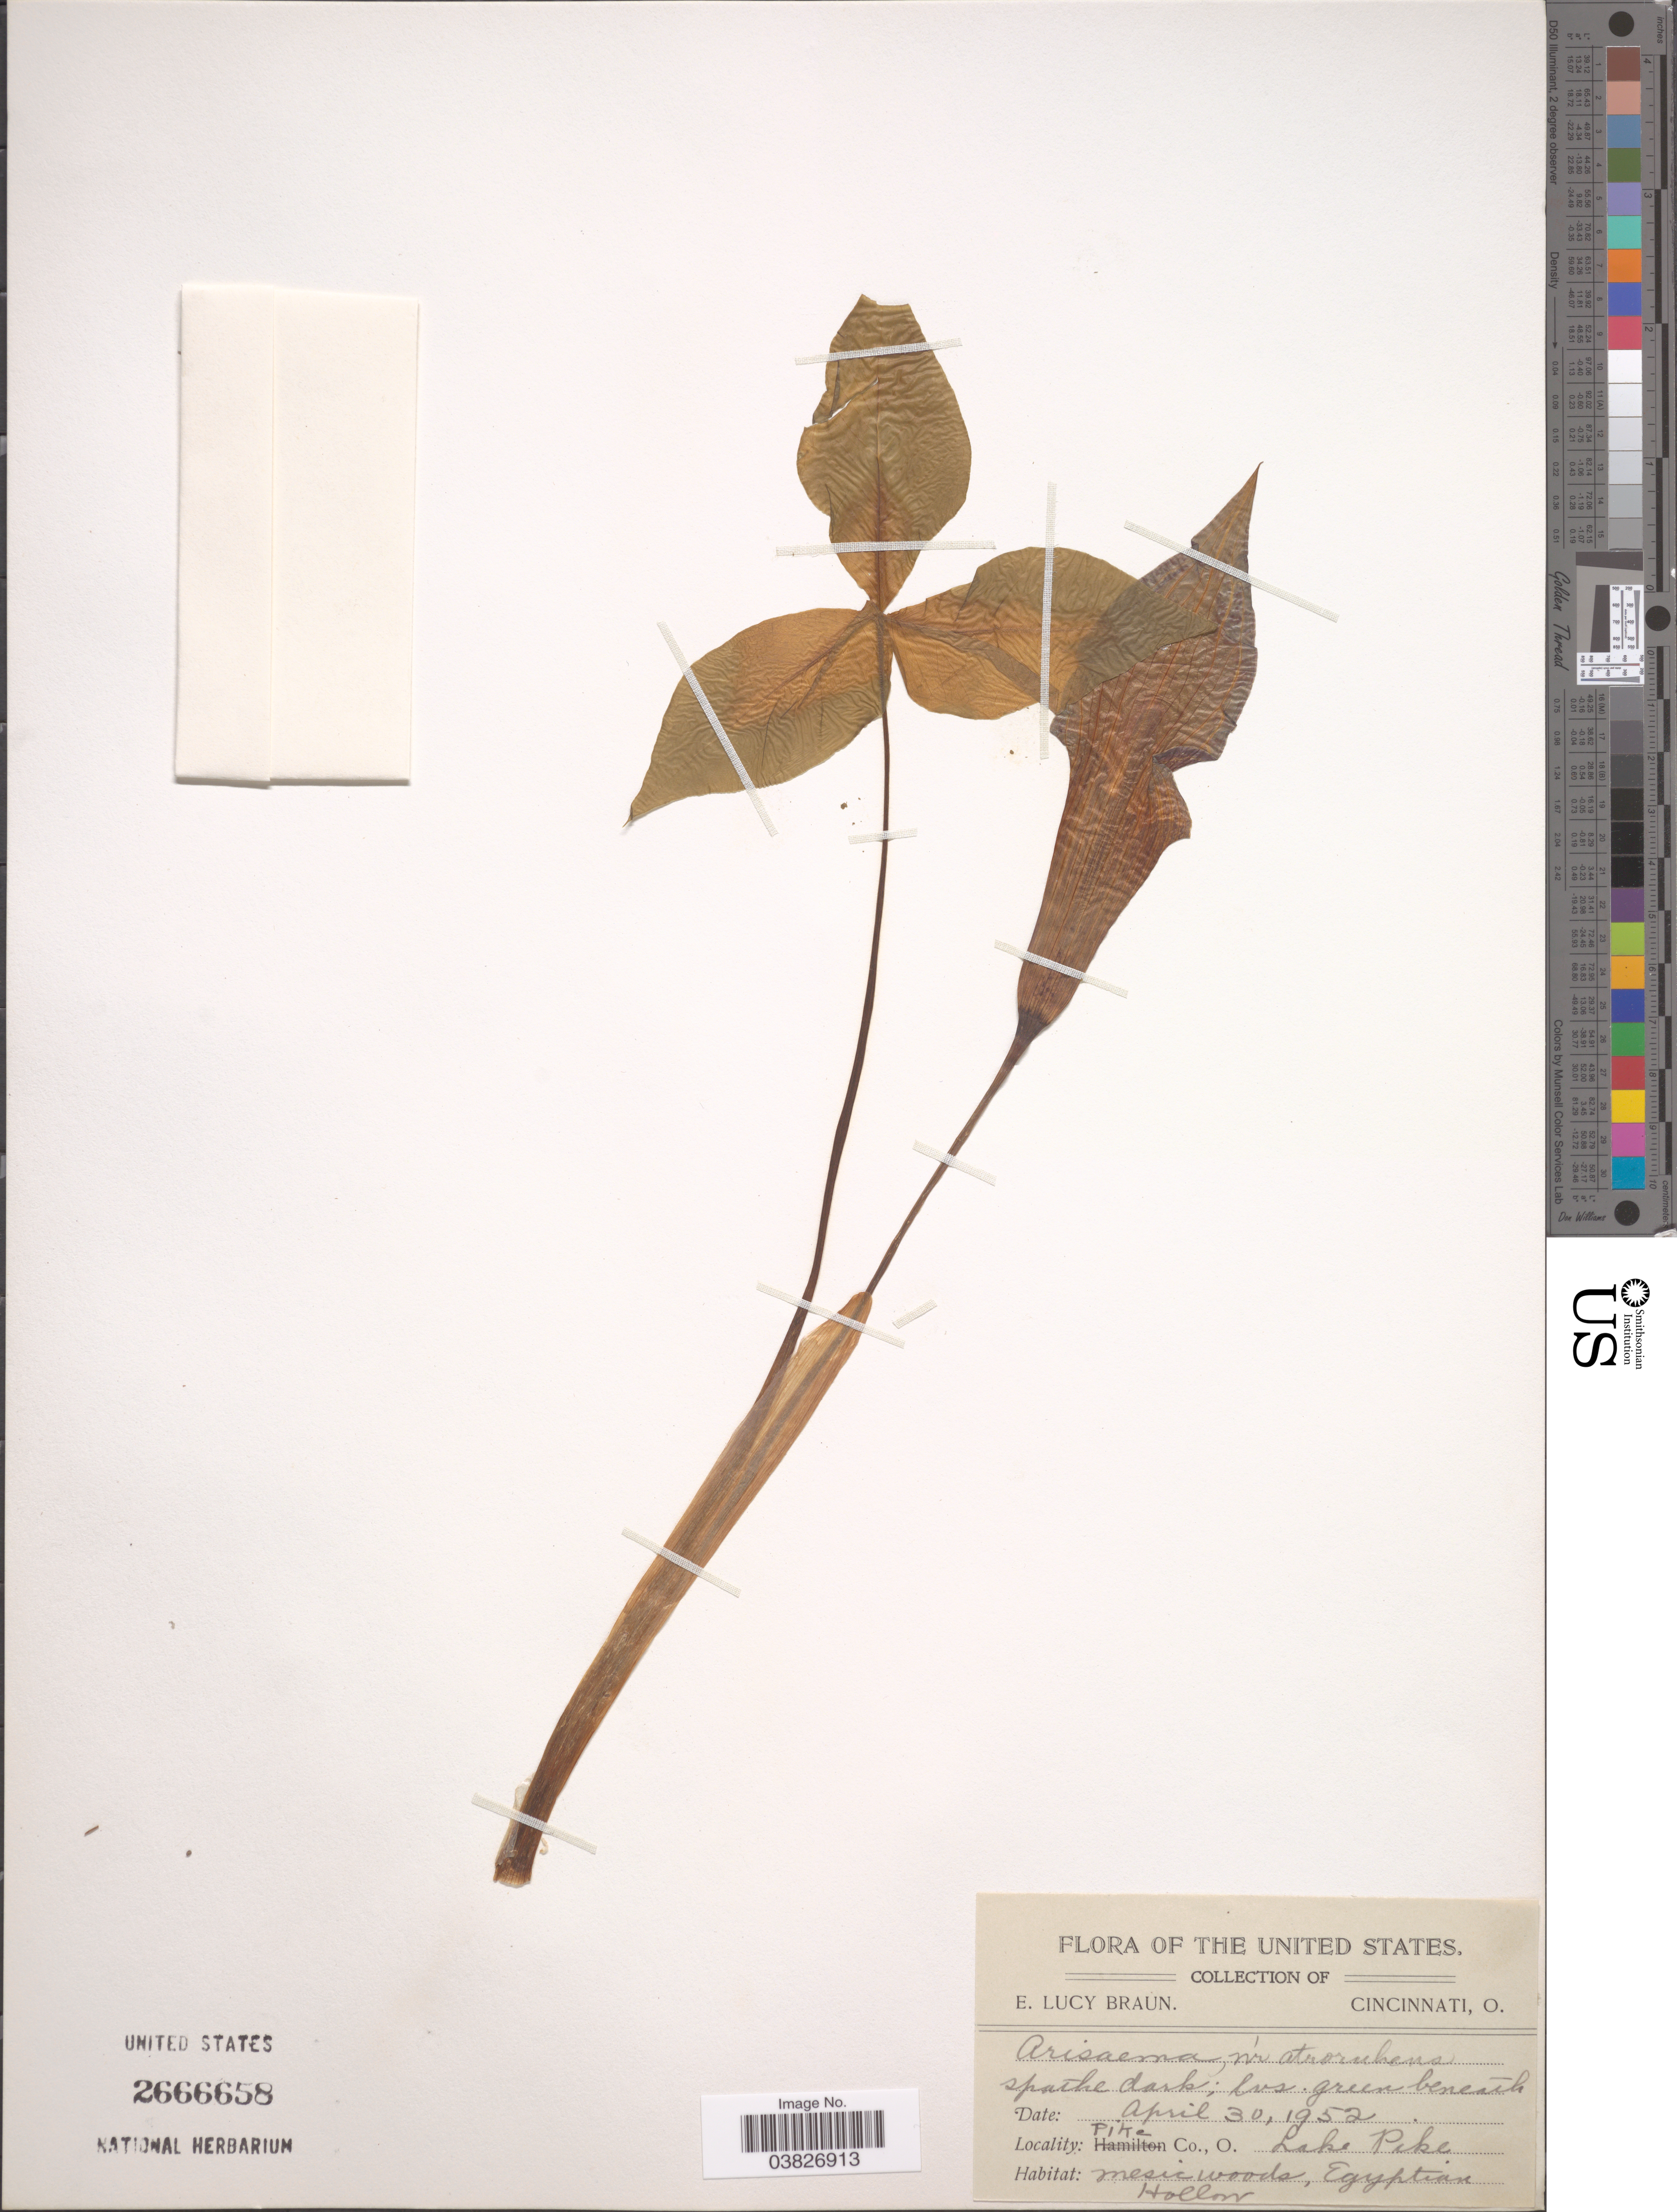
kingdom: Plantae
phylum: Tracheophyta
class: Liliopsida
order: Alismatales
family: Araceae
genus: Arisaema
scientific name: Arisaema atrorubens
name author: (Aiton) Blume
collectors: E. L. Braun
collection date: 1952-04-30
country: United States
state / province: Ohio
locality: Pike Co., Lake Pike.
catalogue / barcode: US 2666658